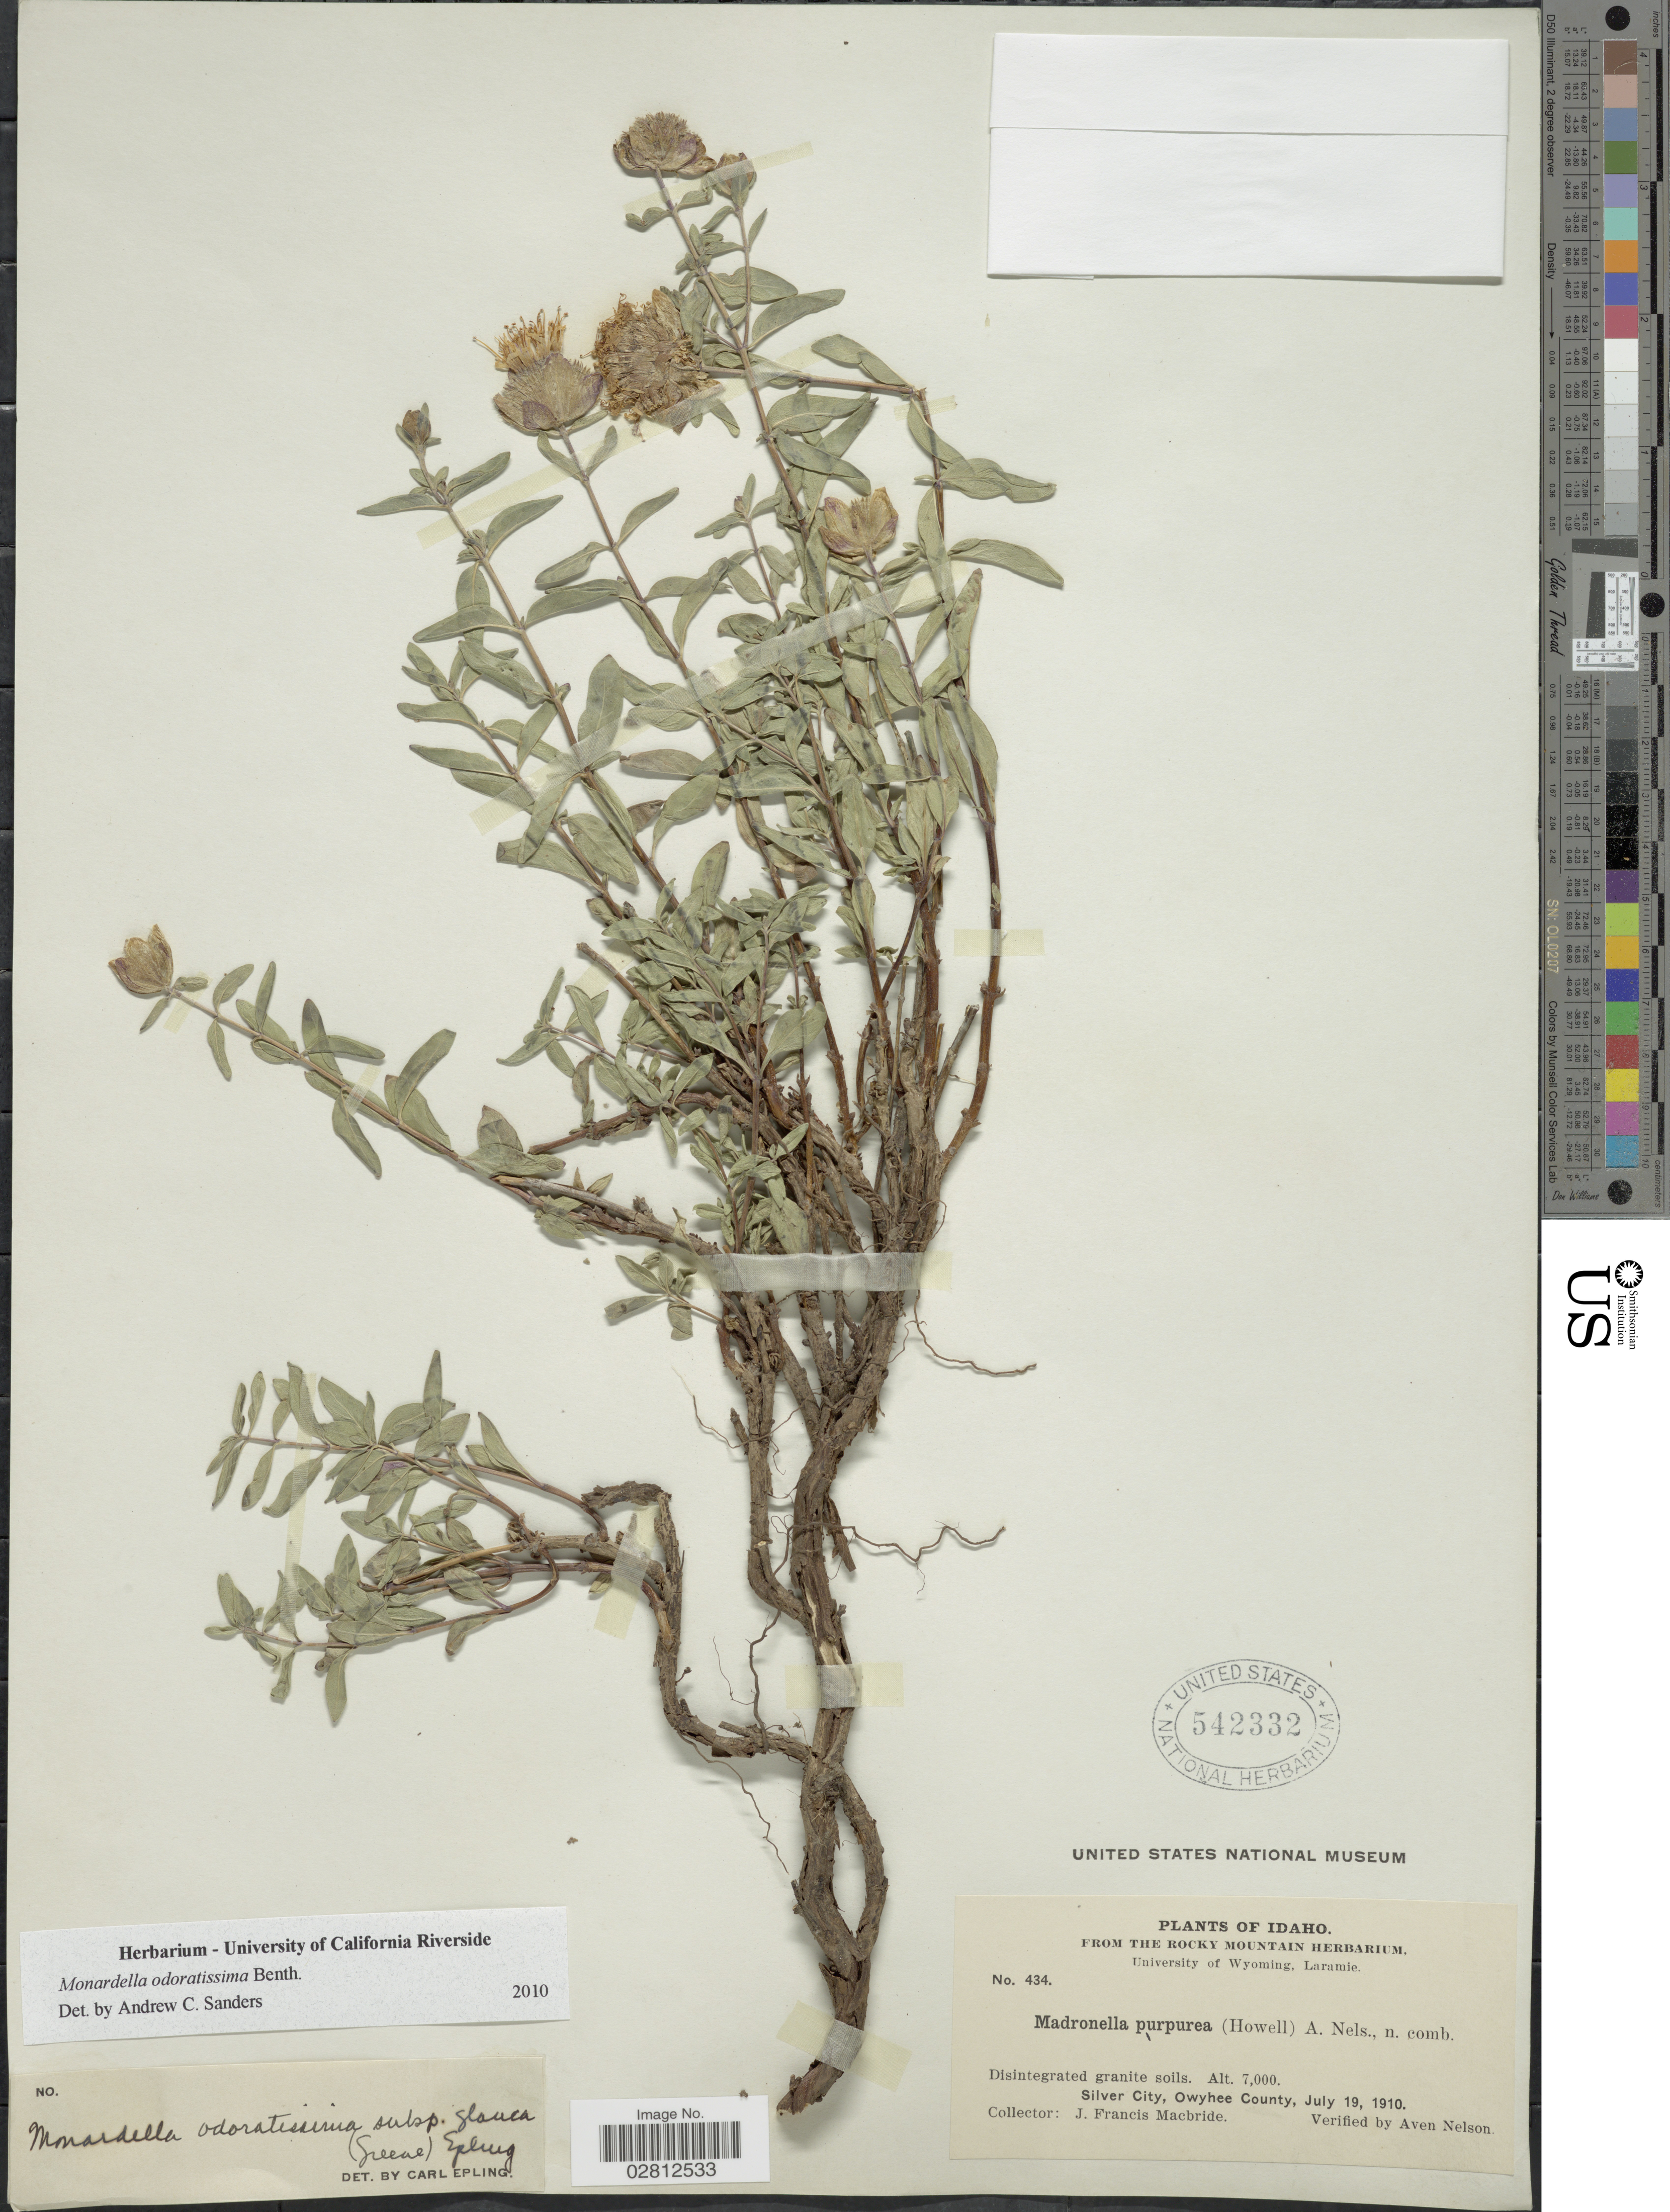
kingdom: Plantae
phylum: Tracheophyta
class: Magnoliopsida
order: Lamiales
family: Lamiaceae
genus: Monardella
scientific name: Monardella odoratissima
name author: Benth.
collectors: J. F. Macbride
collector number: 434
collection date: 1910-07-19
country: United States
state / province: Idaho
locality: Silver City, Owyhee County.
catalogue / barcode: US 542332